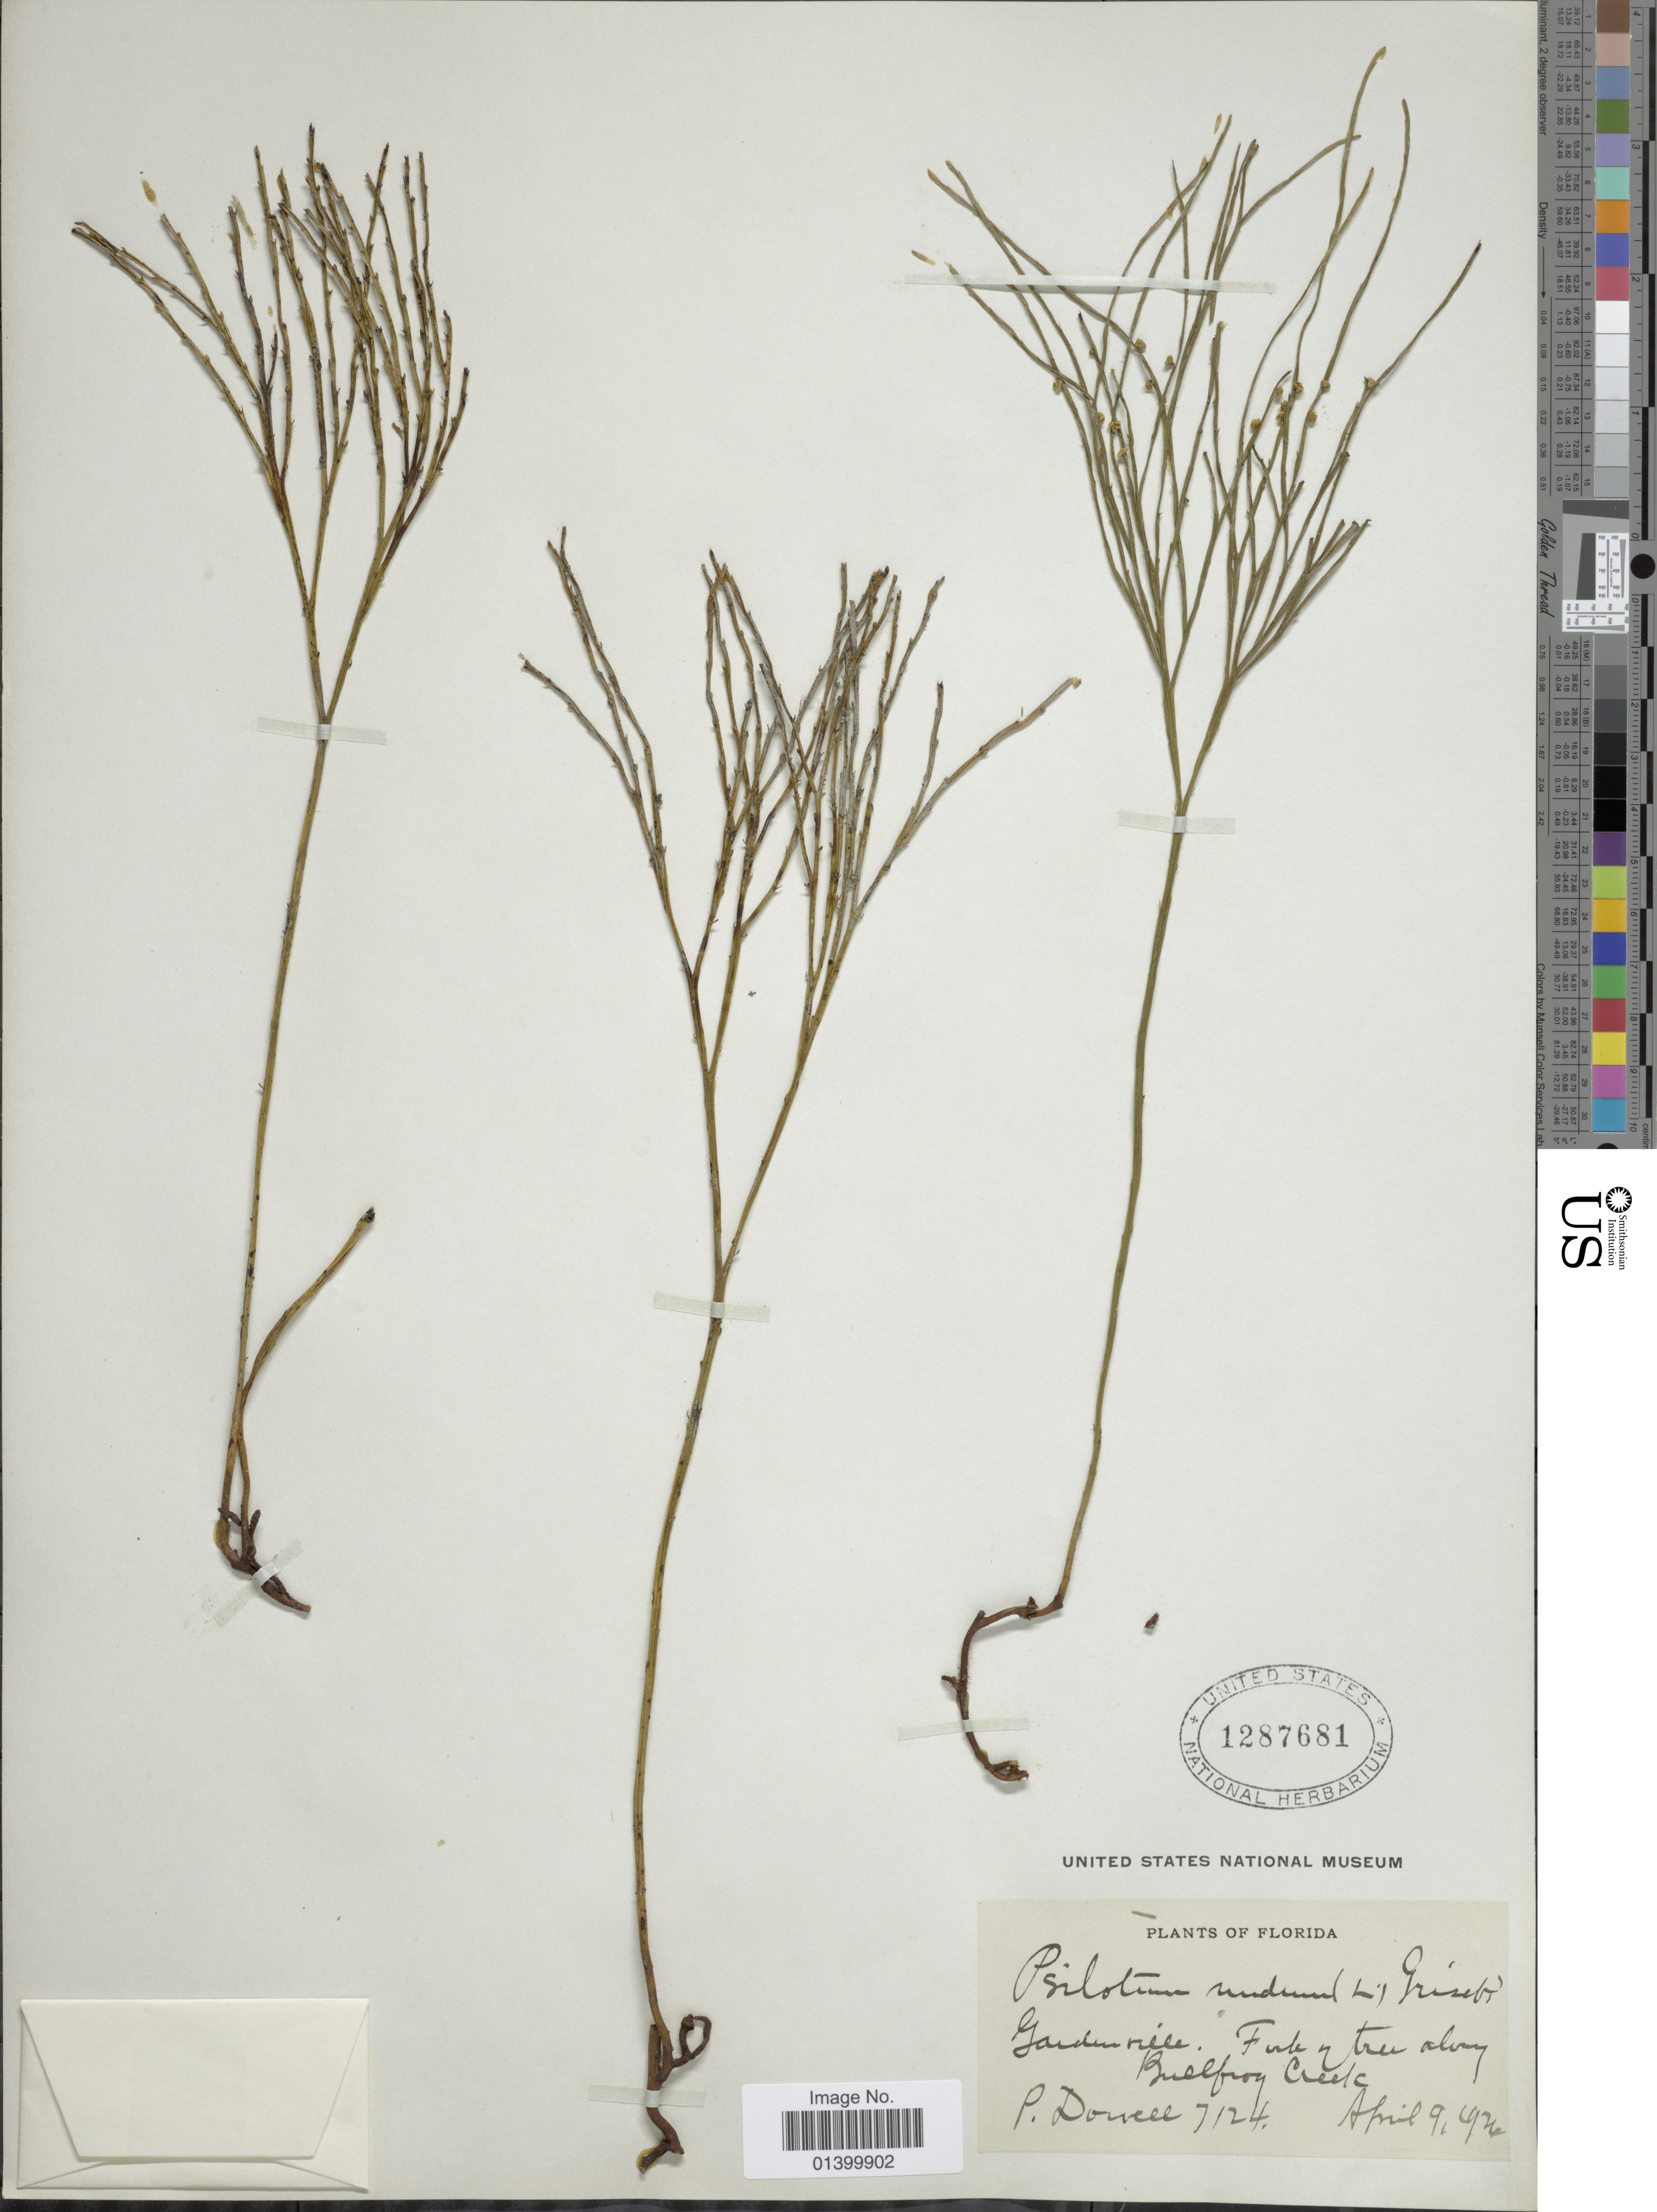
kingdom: Plantae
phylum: Tracheophyta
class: Polypodiopsida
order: Psilotales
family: Psilotaceae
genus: Psilotum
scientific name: Psilotum nudum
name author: (L.) P. Beauv.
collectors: P. Dowell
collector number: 7124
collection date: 1926-04-09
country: United States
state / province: Florida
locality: Gardenville. Fork of tree along Bullfrog Creek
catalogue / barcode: US 1287681